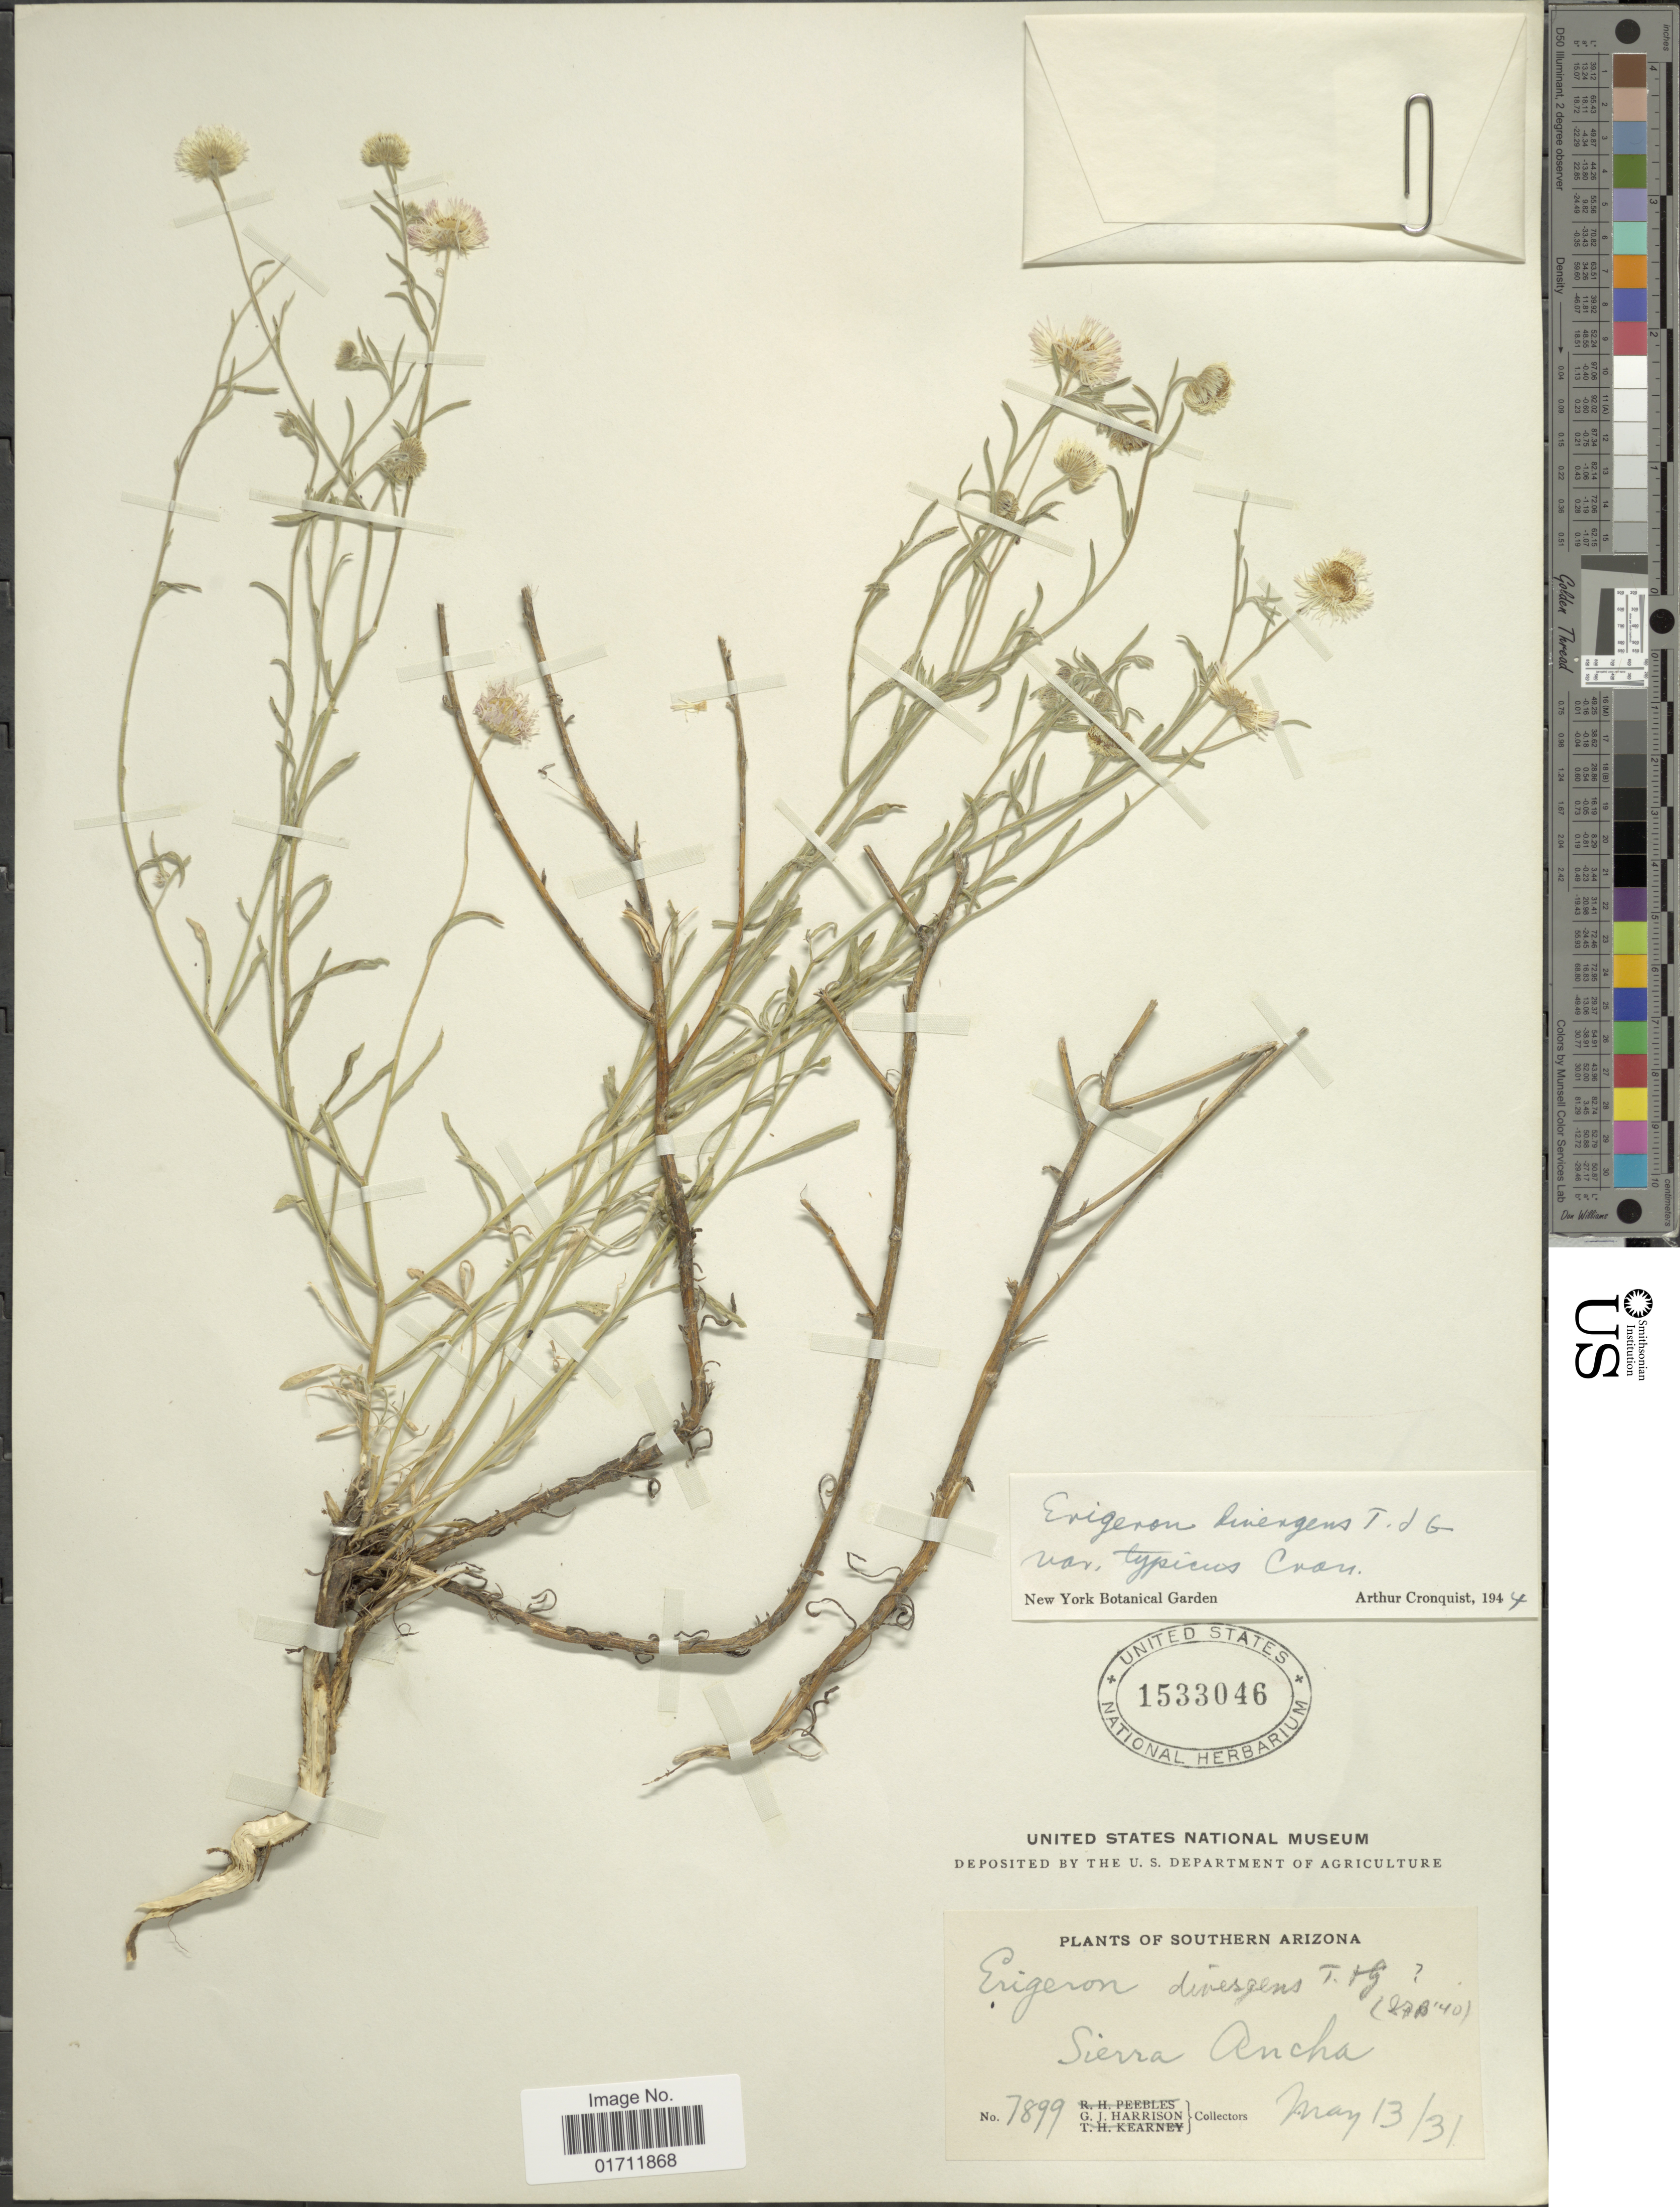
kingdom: Plantae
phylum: Tracheophyta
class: Magnoliopsida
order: Asterales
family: Asteraceae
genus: Erigeron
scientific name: Erigeron divergens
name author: Torr. & A. Gray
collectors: G. J. Harrison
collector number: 7899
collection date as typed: Transcribed d/m/y: 13/5/31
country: United States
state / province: Arizona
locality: Southern Arizona, Sierra Ancha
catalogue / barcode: US 1533046